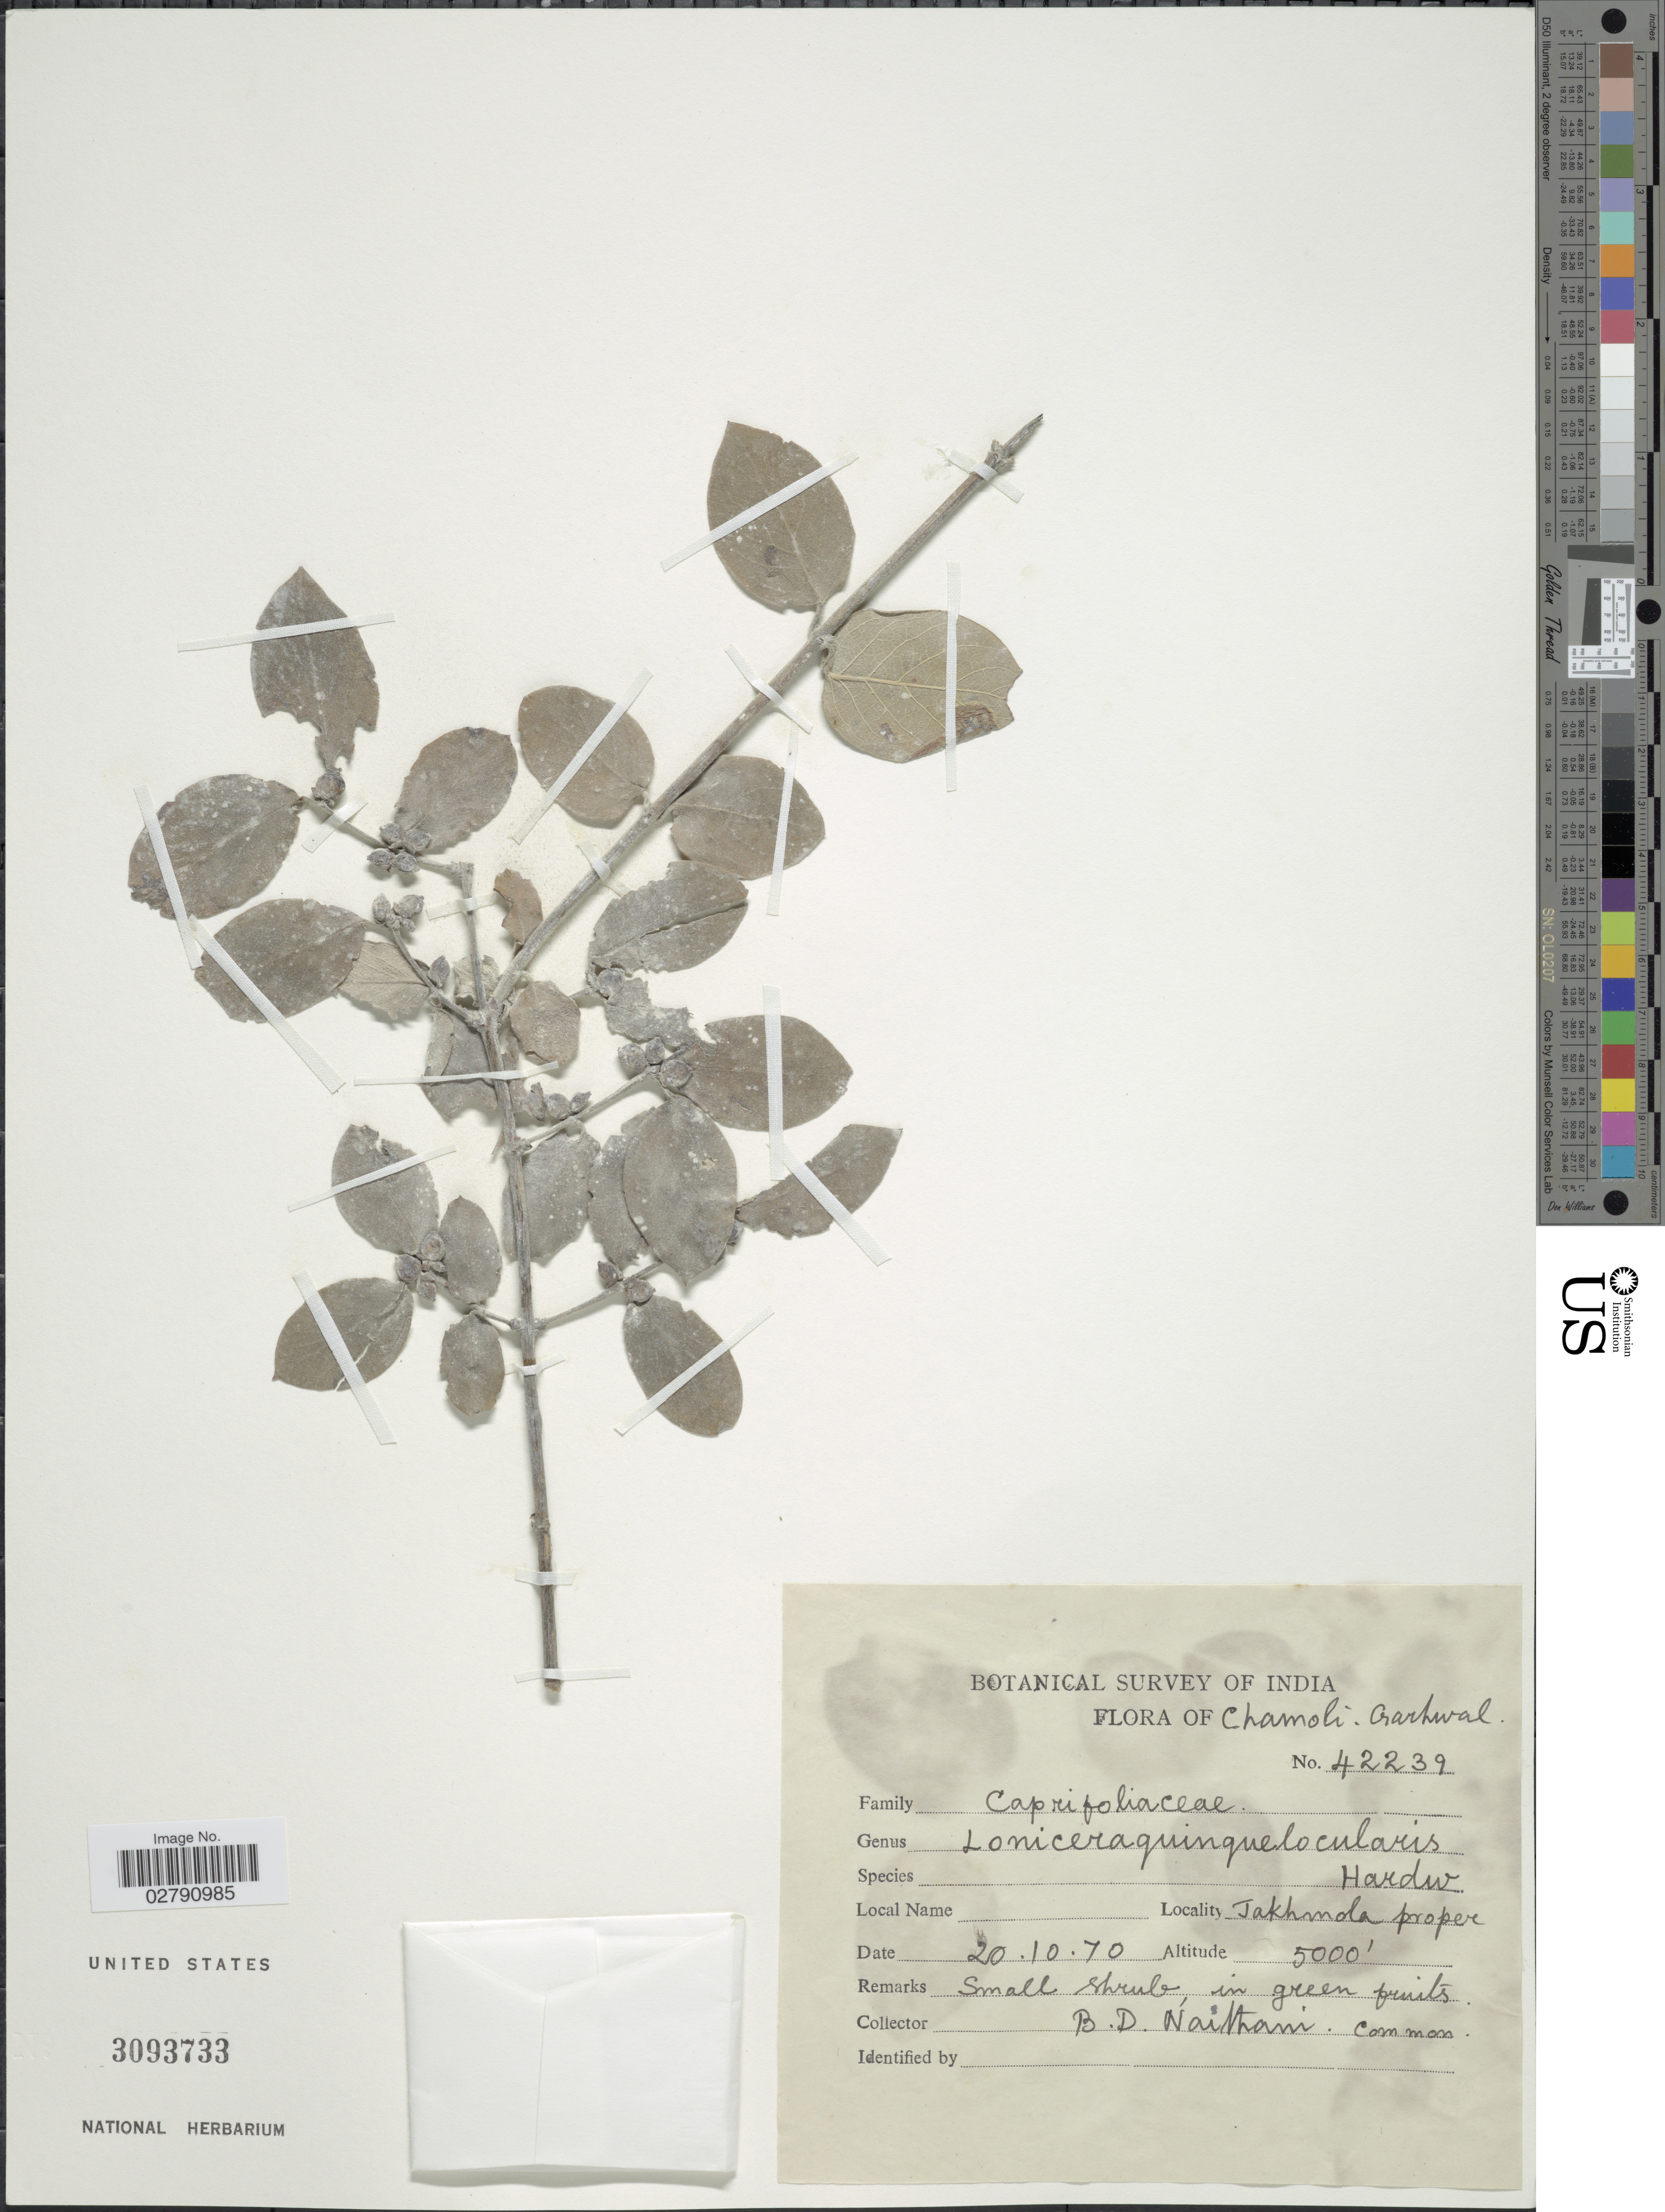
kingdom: Plantae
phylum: Tracheophyta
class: Magnoliopsida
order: Dipsacales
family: Caprifoliaceae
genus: Lonicera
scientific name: Lonicera quinquelocularis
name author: Hardw.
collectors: B. Naithani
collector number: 42239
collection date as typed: Transcribed d/m/y: 20/10/70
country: India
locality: Chamoli-Crarhwal. Takhmola proper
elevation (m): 1524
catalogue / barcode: US 3093733